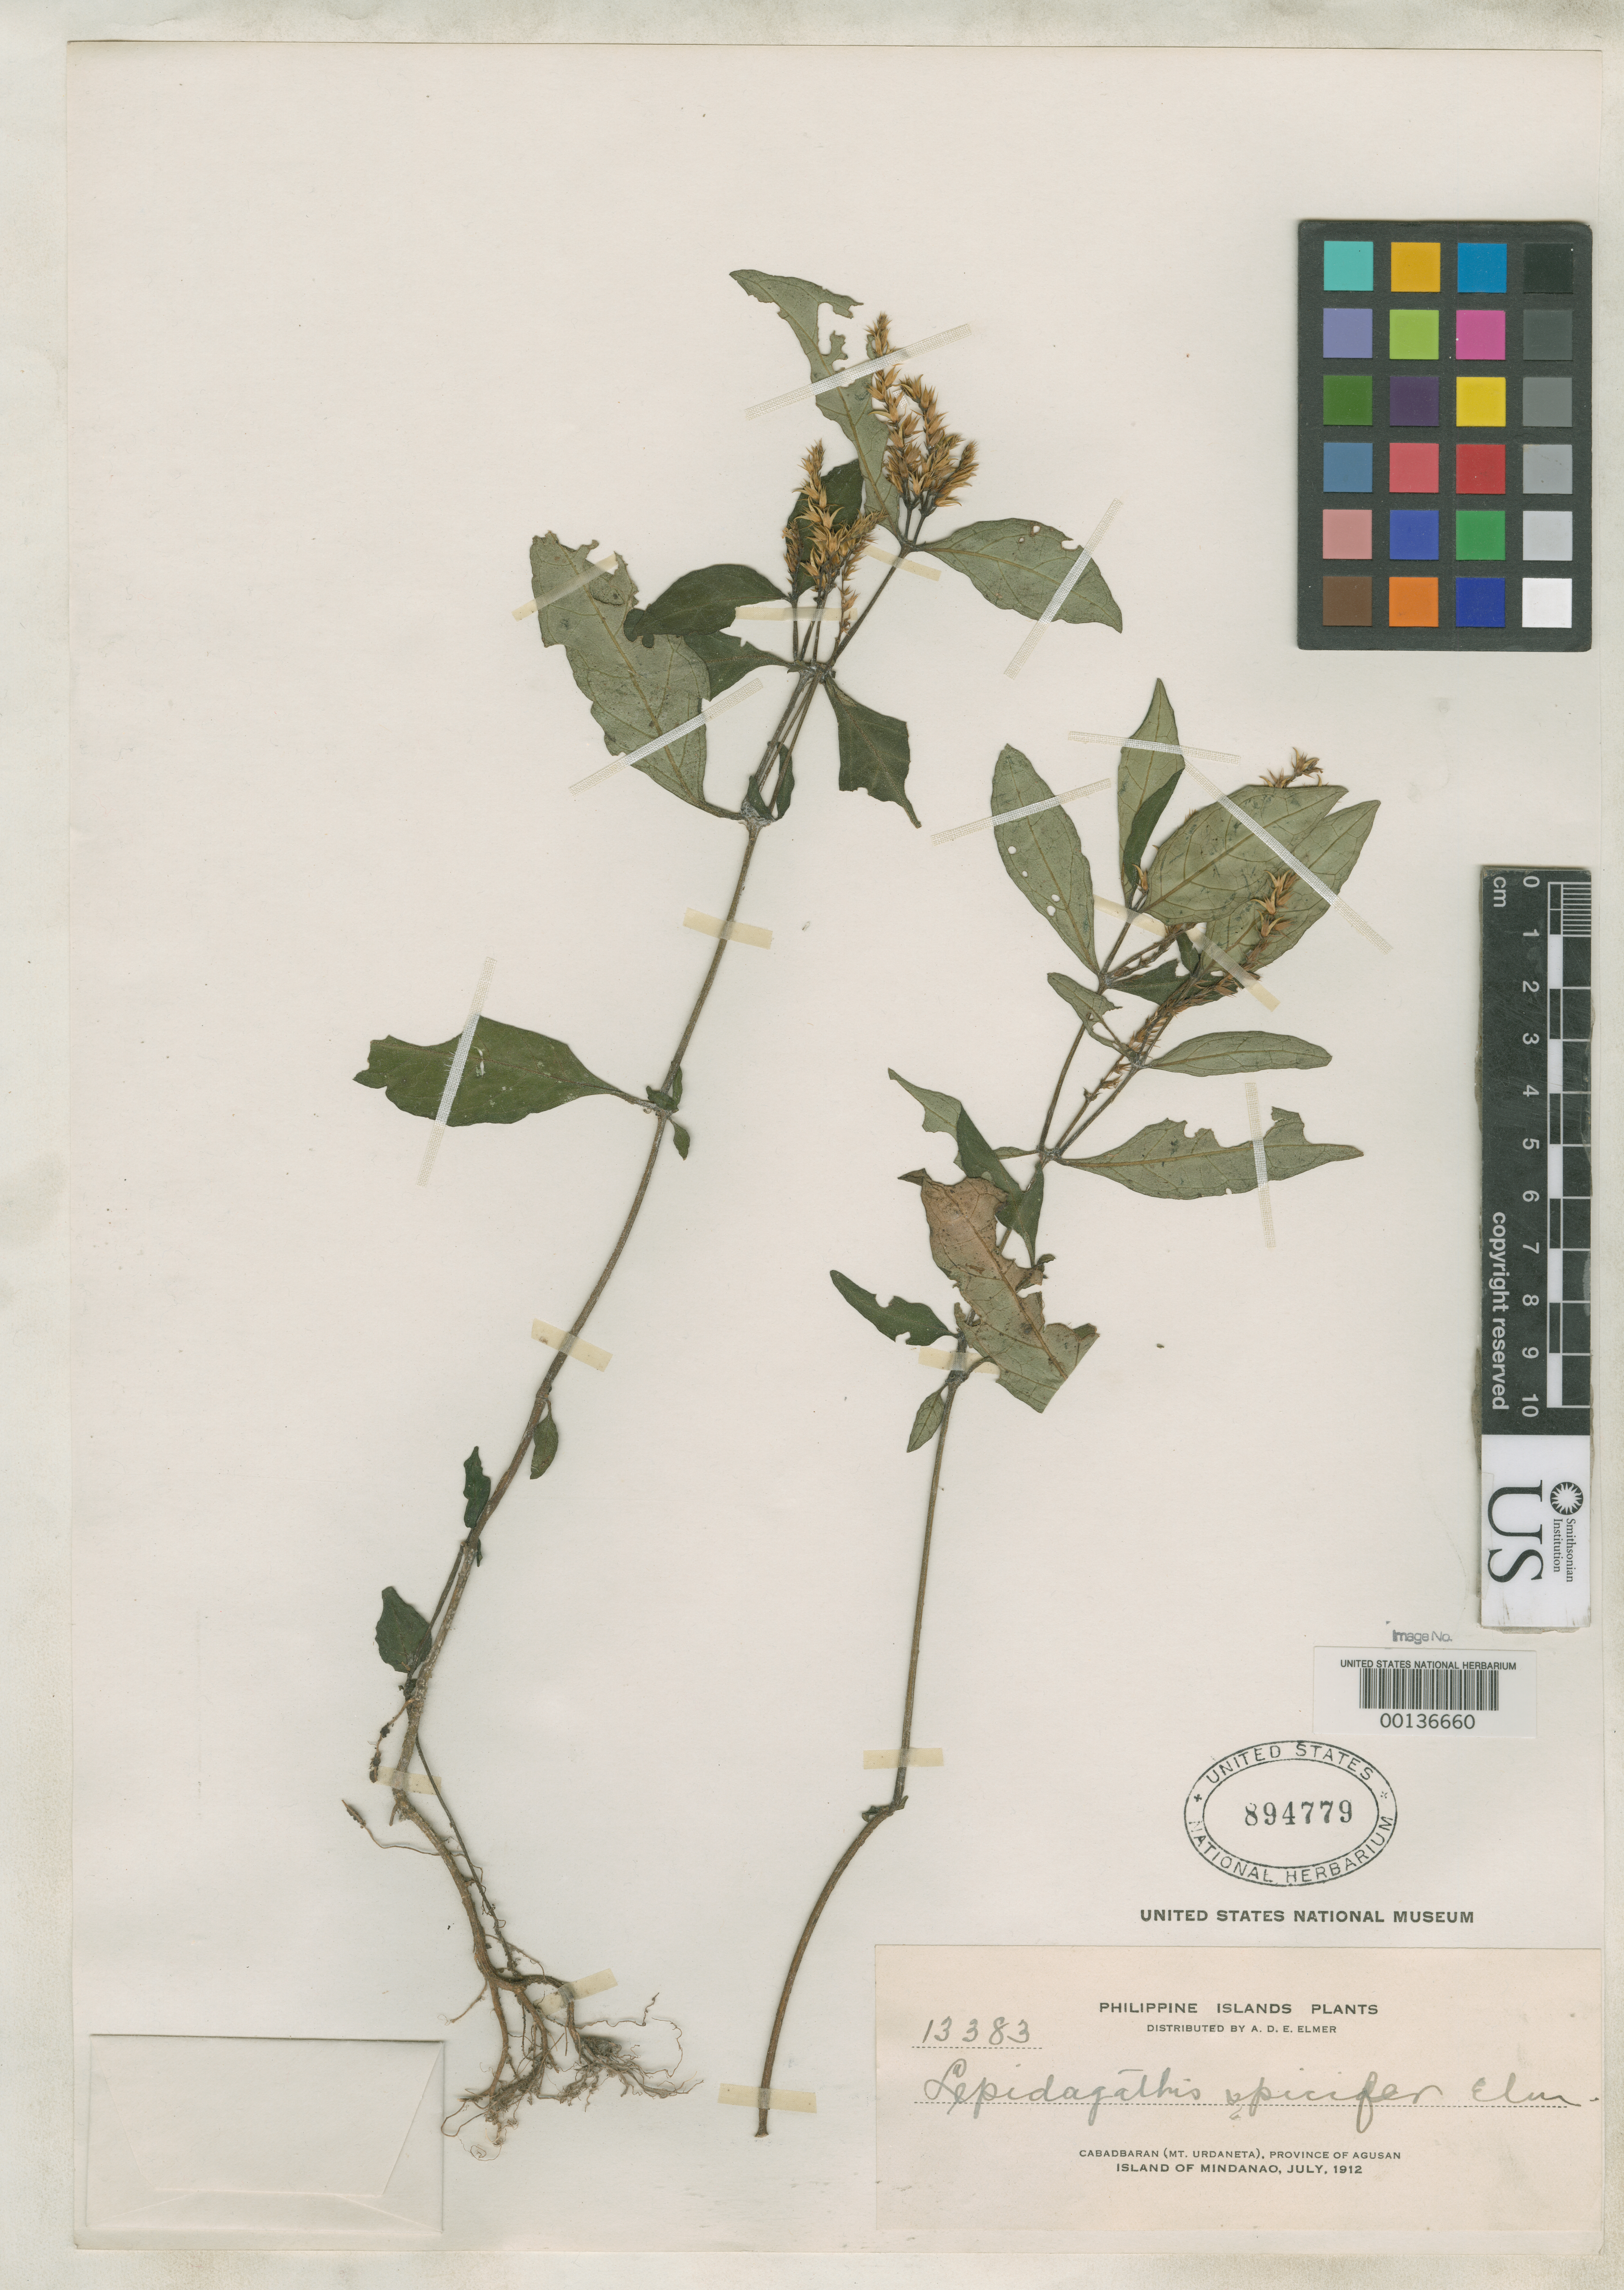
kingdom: Plantae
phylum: Tracheophyta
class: Magnoliopsida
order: Lamiales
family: Acanthaceae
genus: Lepidagathis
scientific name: Lepidagathis specifer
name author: Elmer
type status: Isotype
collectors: A. D. E. Elmer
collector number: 13383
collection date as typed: Jul 1912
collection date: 1912-07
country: Philippines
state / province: Caraga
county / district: Agusan del Norte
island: Mindanao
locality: Cabadbaran, Mt. Urdaneta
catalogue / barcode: US 894779